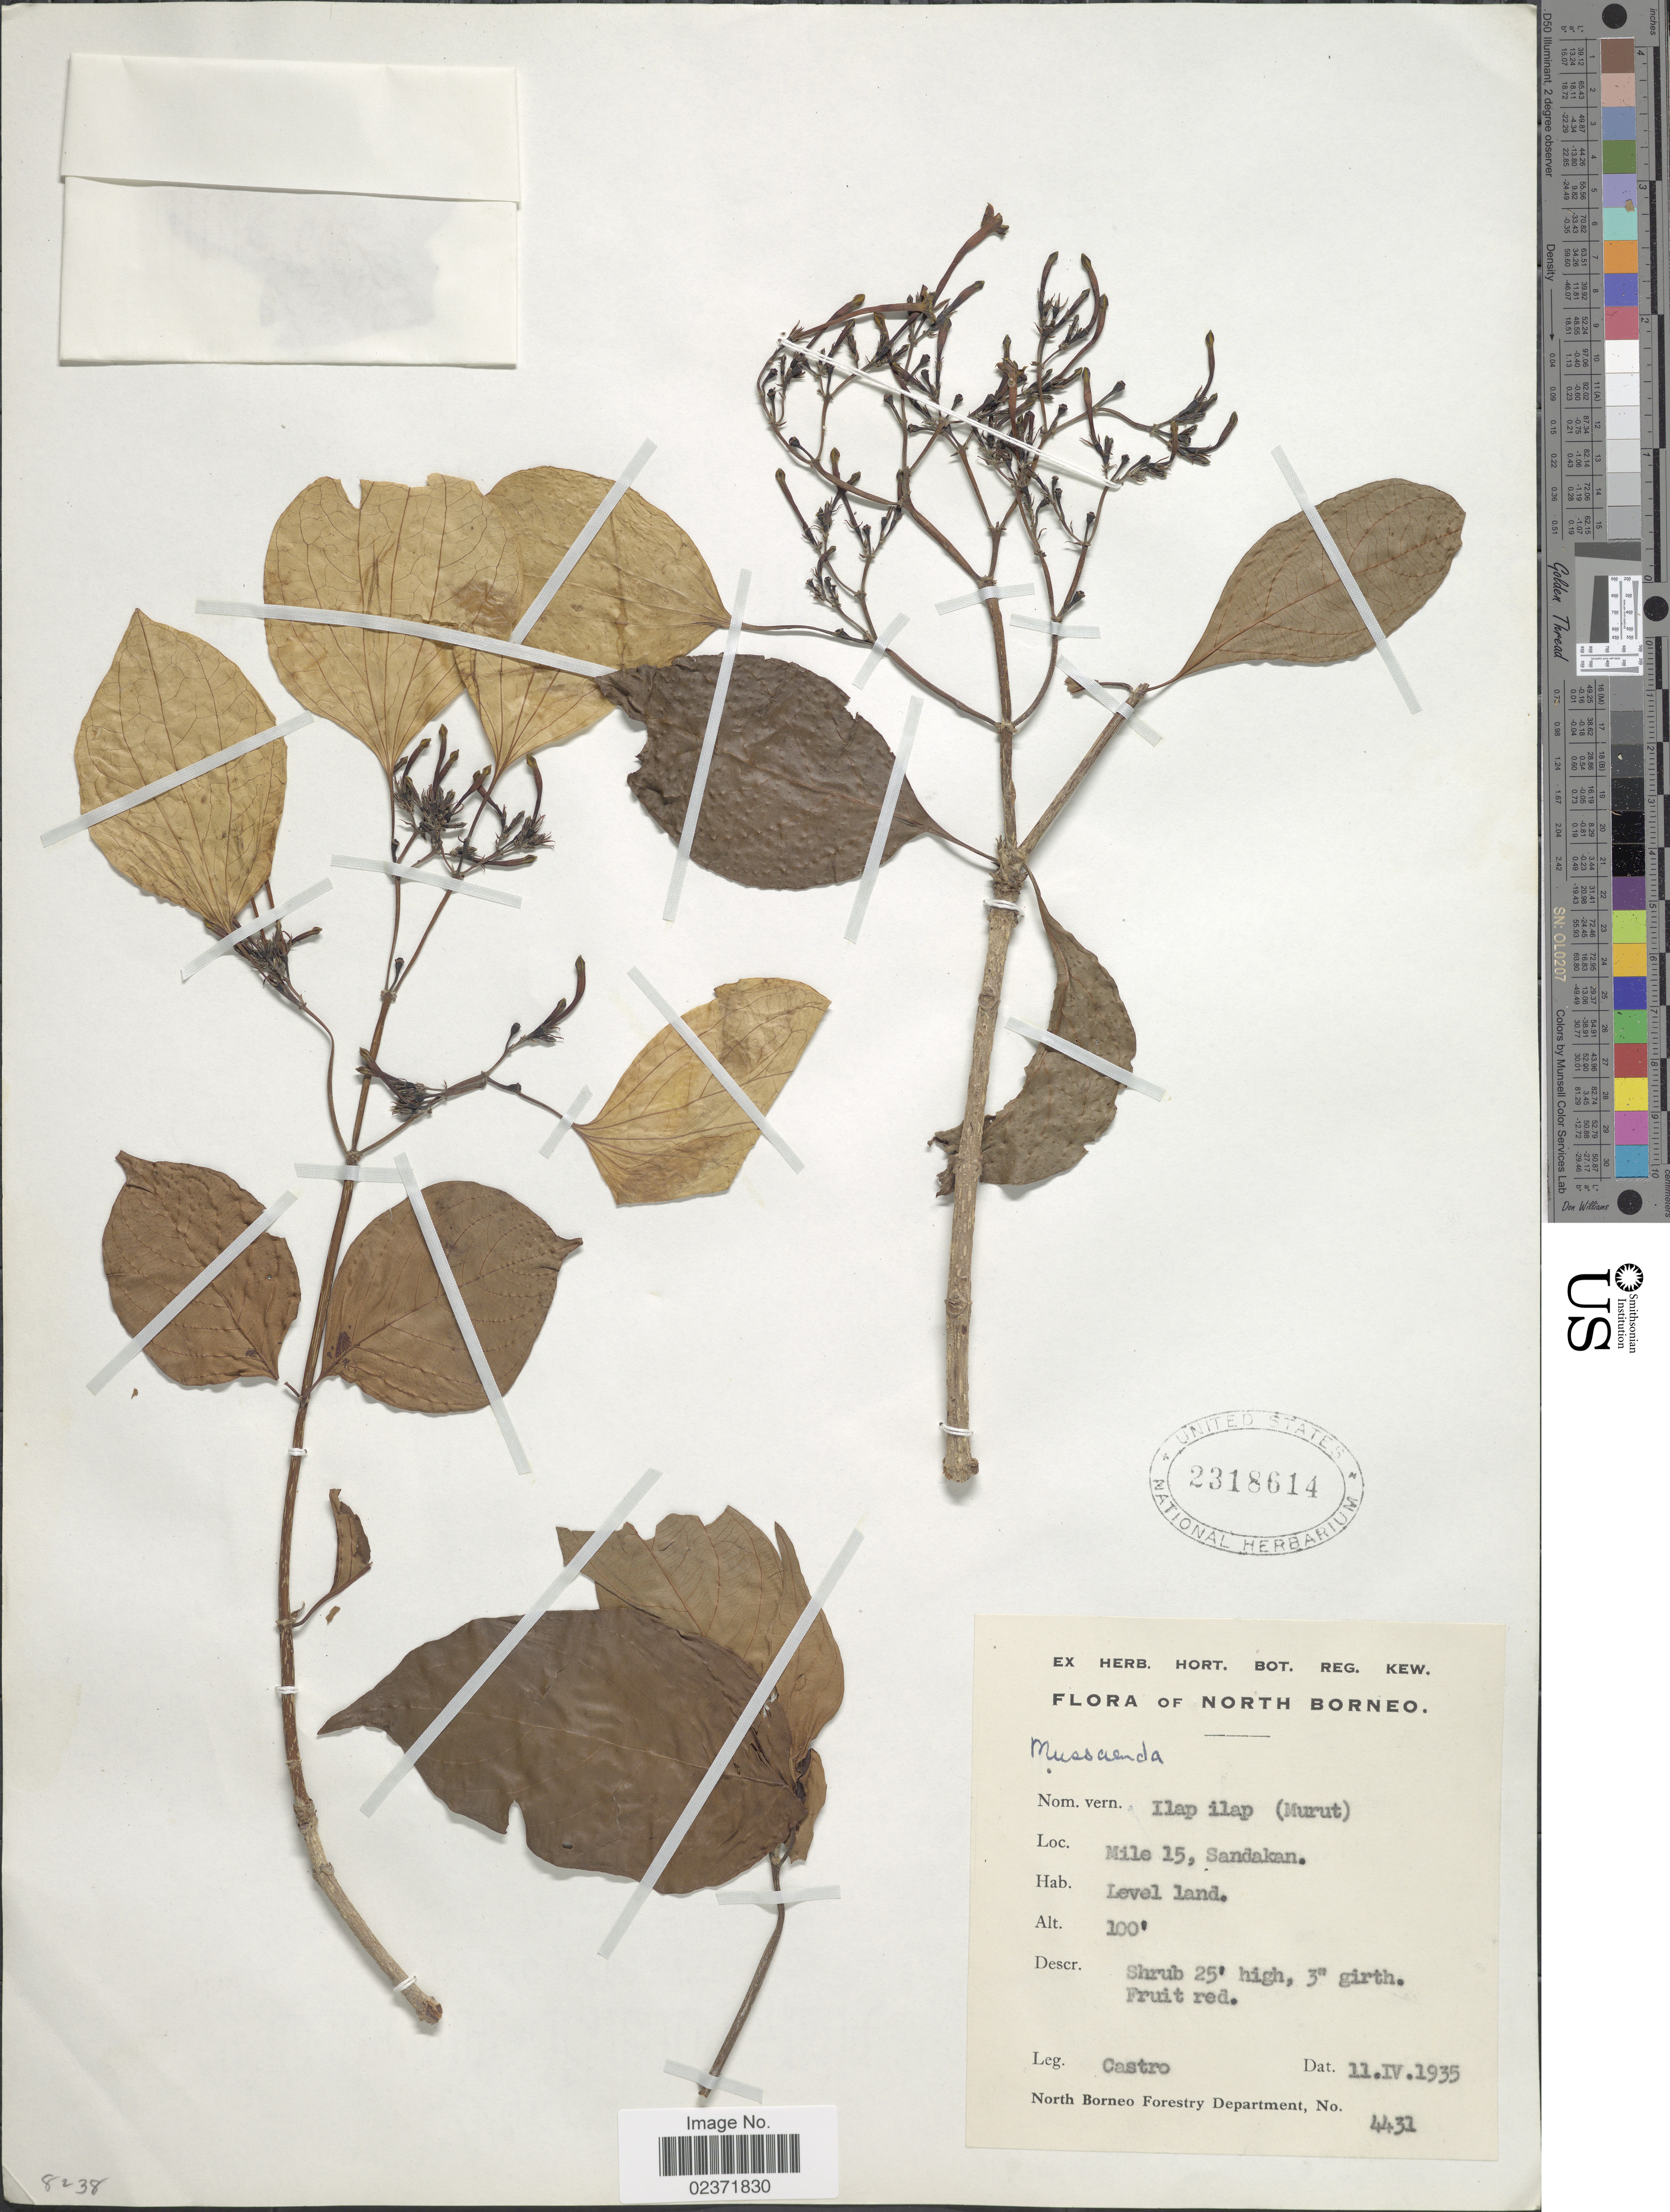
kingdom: Plantae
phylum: Tracheophyta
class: Magnoliopsida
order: Gentianales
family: Rubiaceae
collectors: -. Castro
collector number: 4431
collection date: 1935-04-11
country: Malaysia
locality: North Borneo, Mile 15, Sandakan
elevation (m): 30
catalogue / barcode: US 2318614